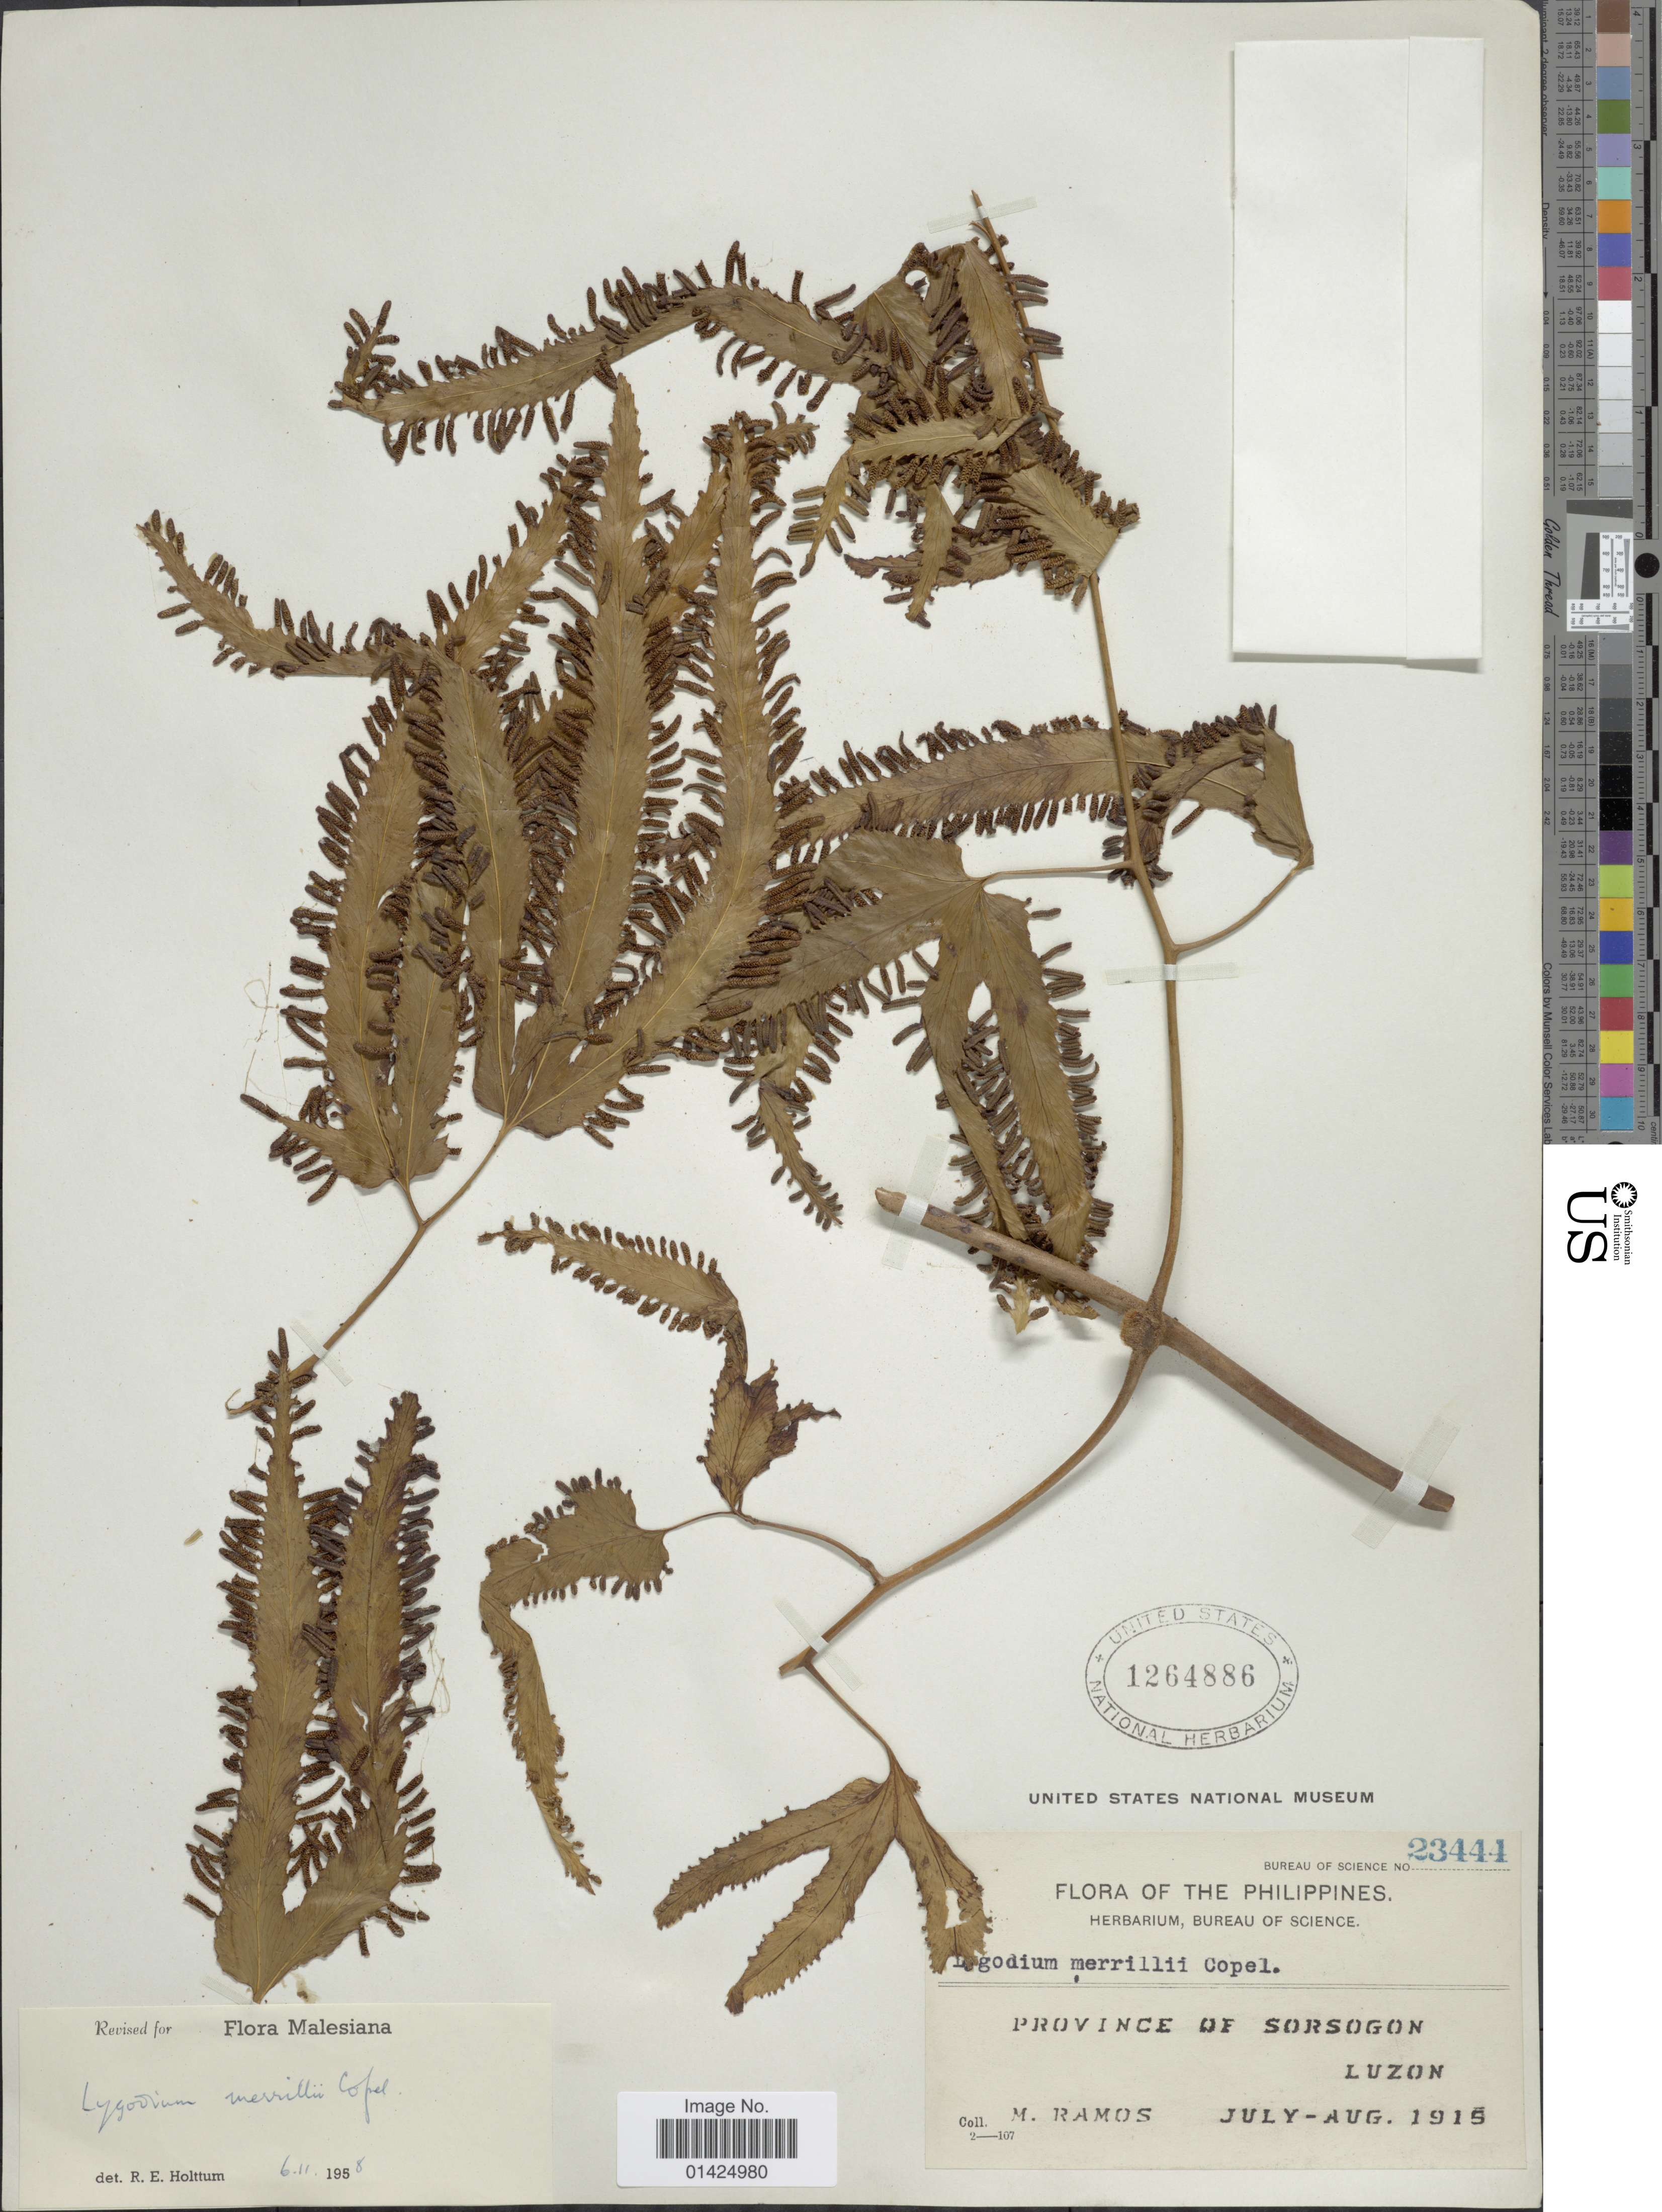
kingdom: Plantae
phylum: Tracheophyta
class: Polypodiopsida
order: Schizaeales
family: Lygodiaceae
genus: Lygodium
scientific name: Lygodium merrillii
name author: Copel.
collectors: M. Ramos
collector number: Bureau of Science 23444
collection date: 1915-07/1915-08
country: Philippines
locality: Province of Sorsogon, Luzon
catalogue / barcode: US 1264886